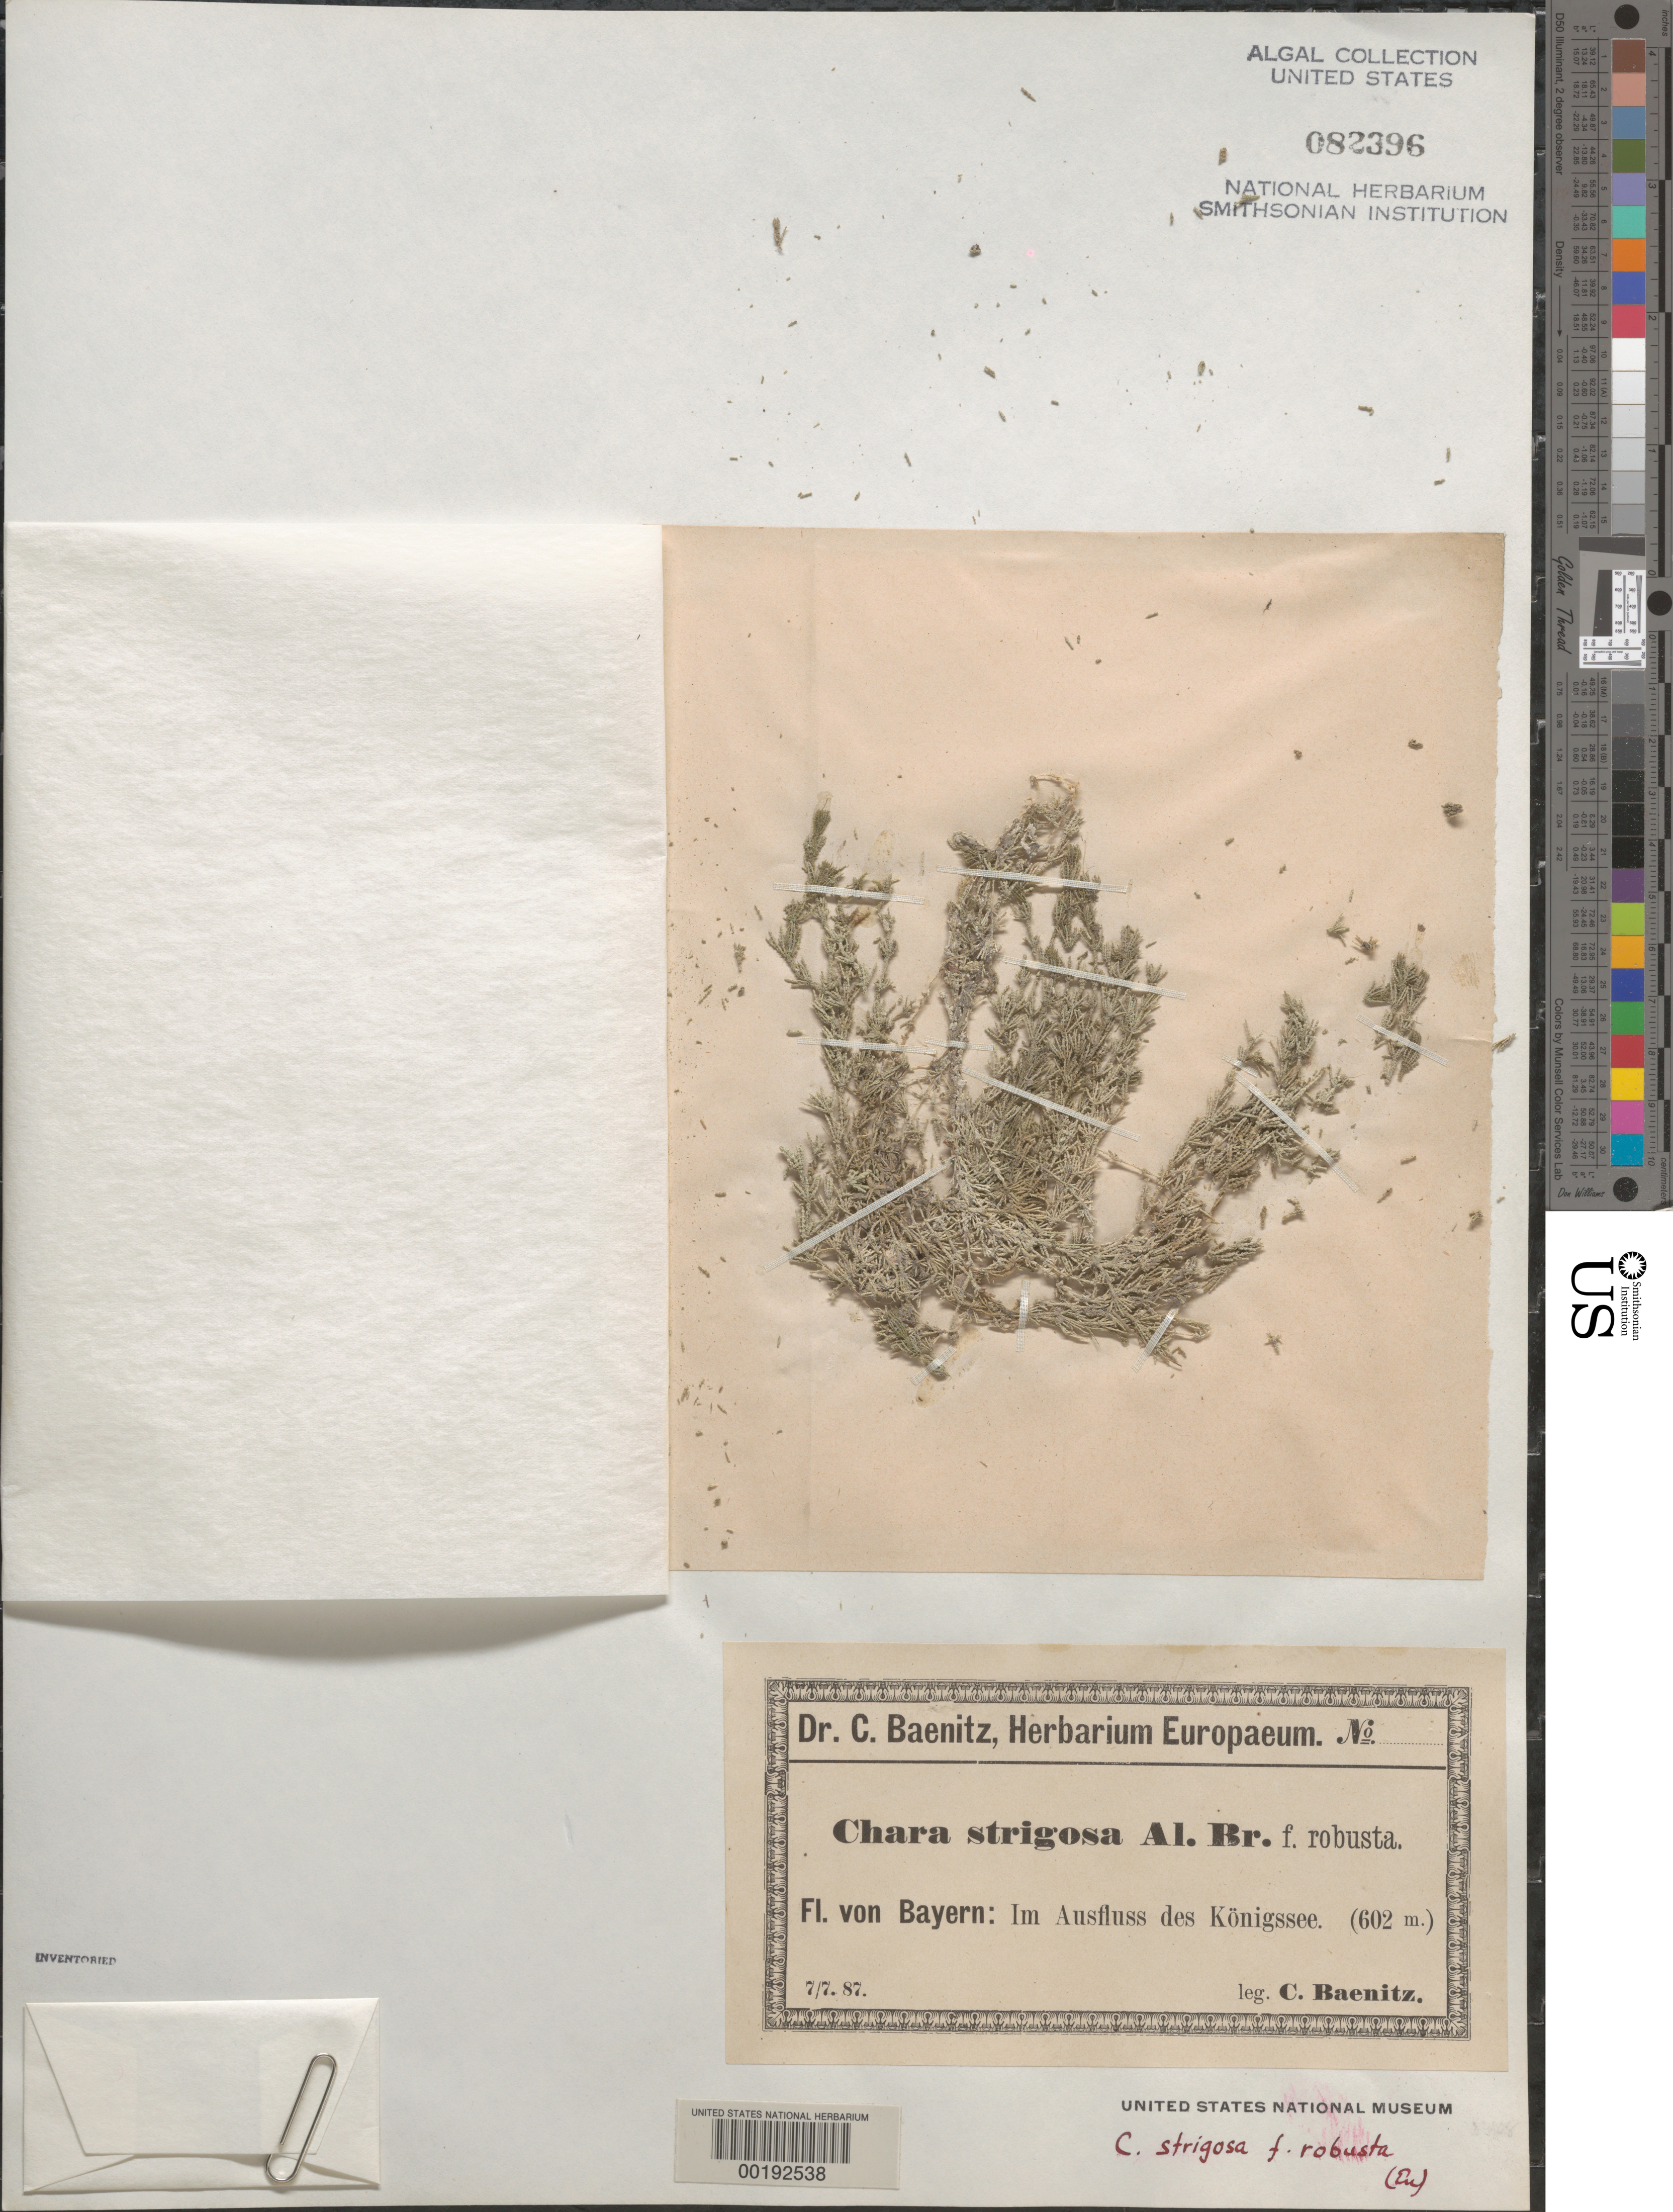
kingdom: Plantae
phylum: Charophyta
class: Charophyceae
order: Charales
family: Characeae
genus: Chara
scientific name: Chara strigosa f. robusta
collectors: C. G. Baenitz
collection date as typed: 07 Jul 1887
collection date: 1887-07-07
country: Germany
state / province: Bayern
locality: Konigssee outlet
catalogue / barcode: US 82396